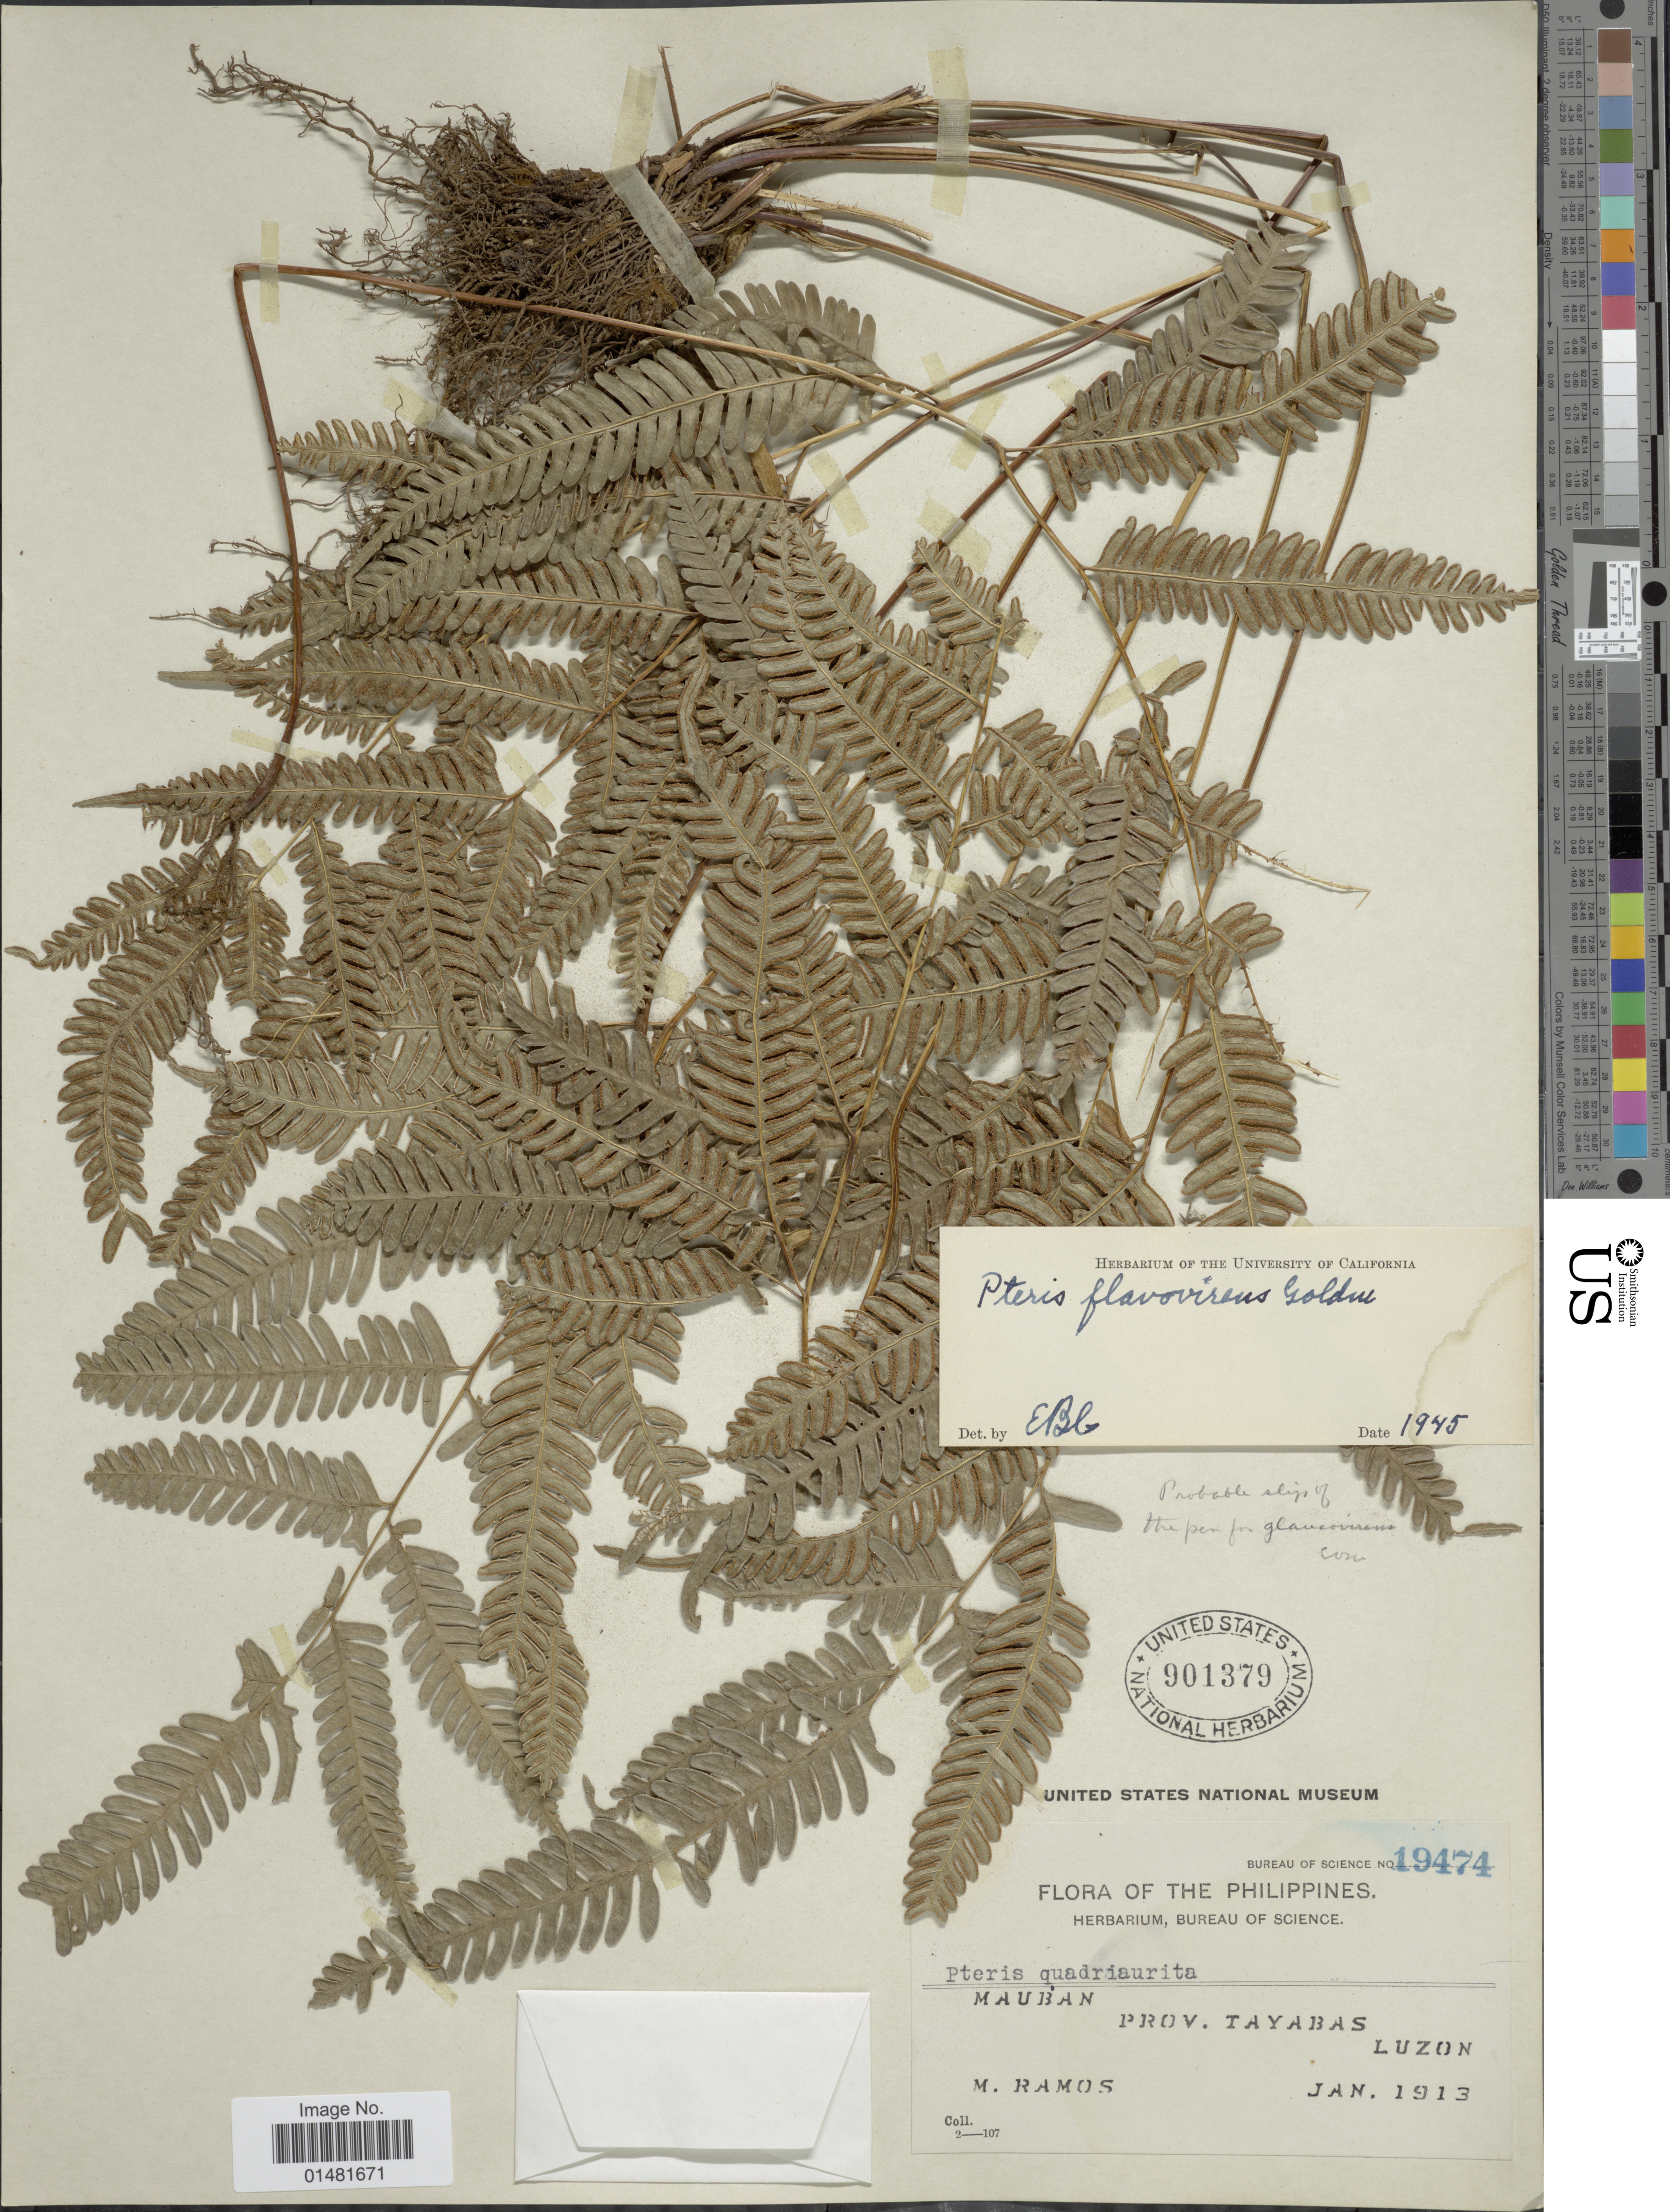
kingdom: Plantae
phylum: Tracheophyta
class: Polypodiopsida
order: Polypodiales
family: Pteridaceae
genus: Pteris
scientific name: Pteris glaucovirens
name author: Goldm.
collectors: M. Ramos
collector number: Bureau of Science 19474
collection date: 1913-01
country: Philippines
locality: Mauban, Prov. Tayabas, Luzon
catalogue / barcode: US 901379